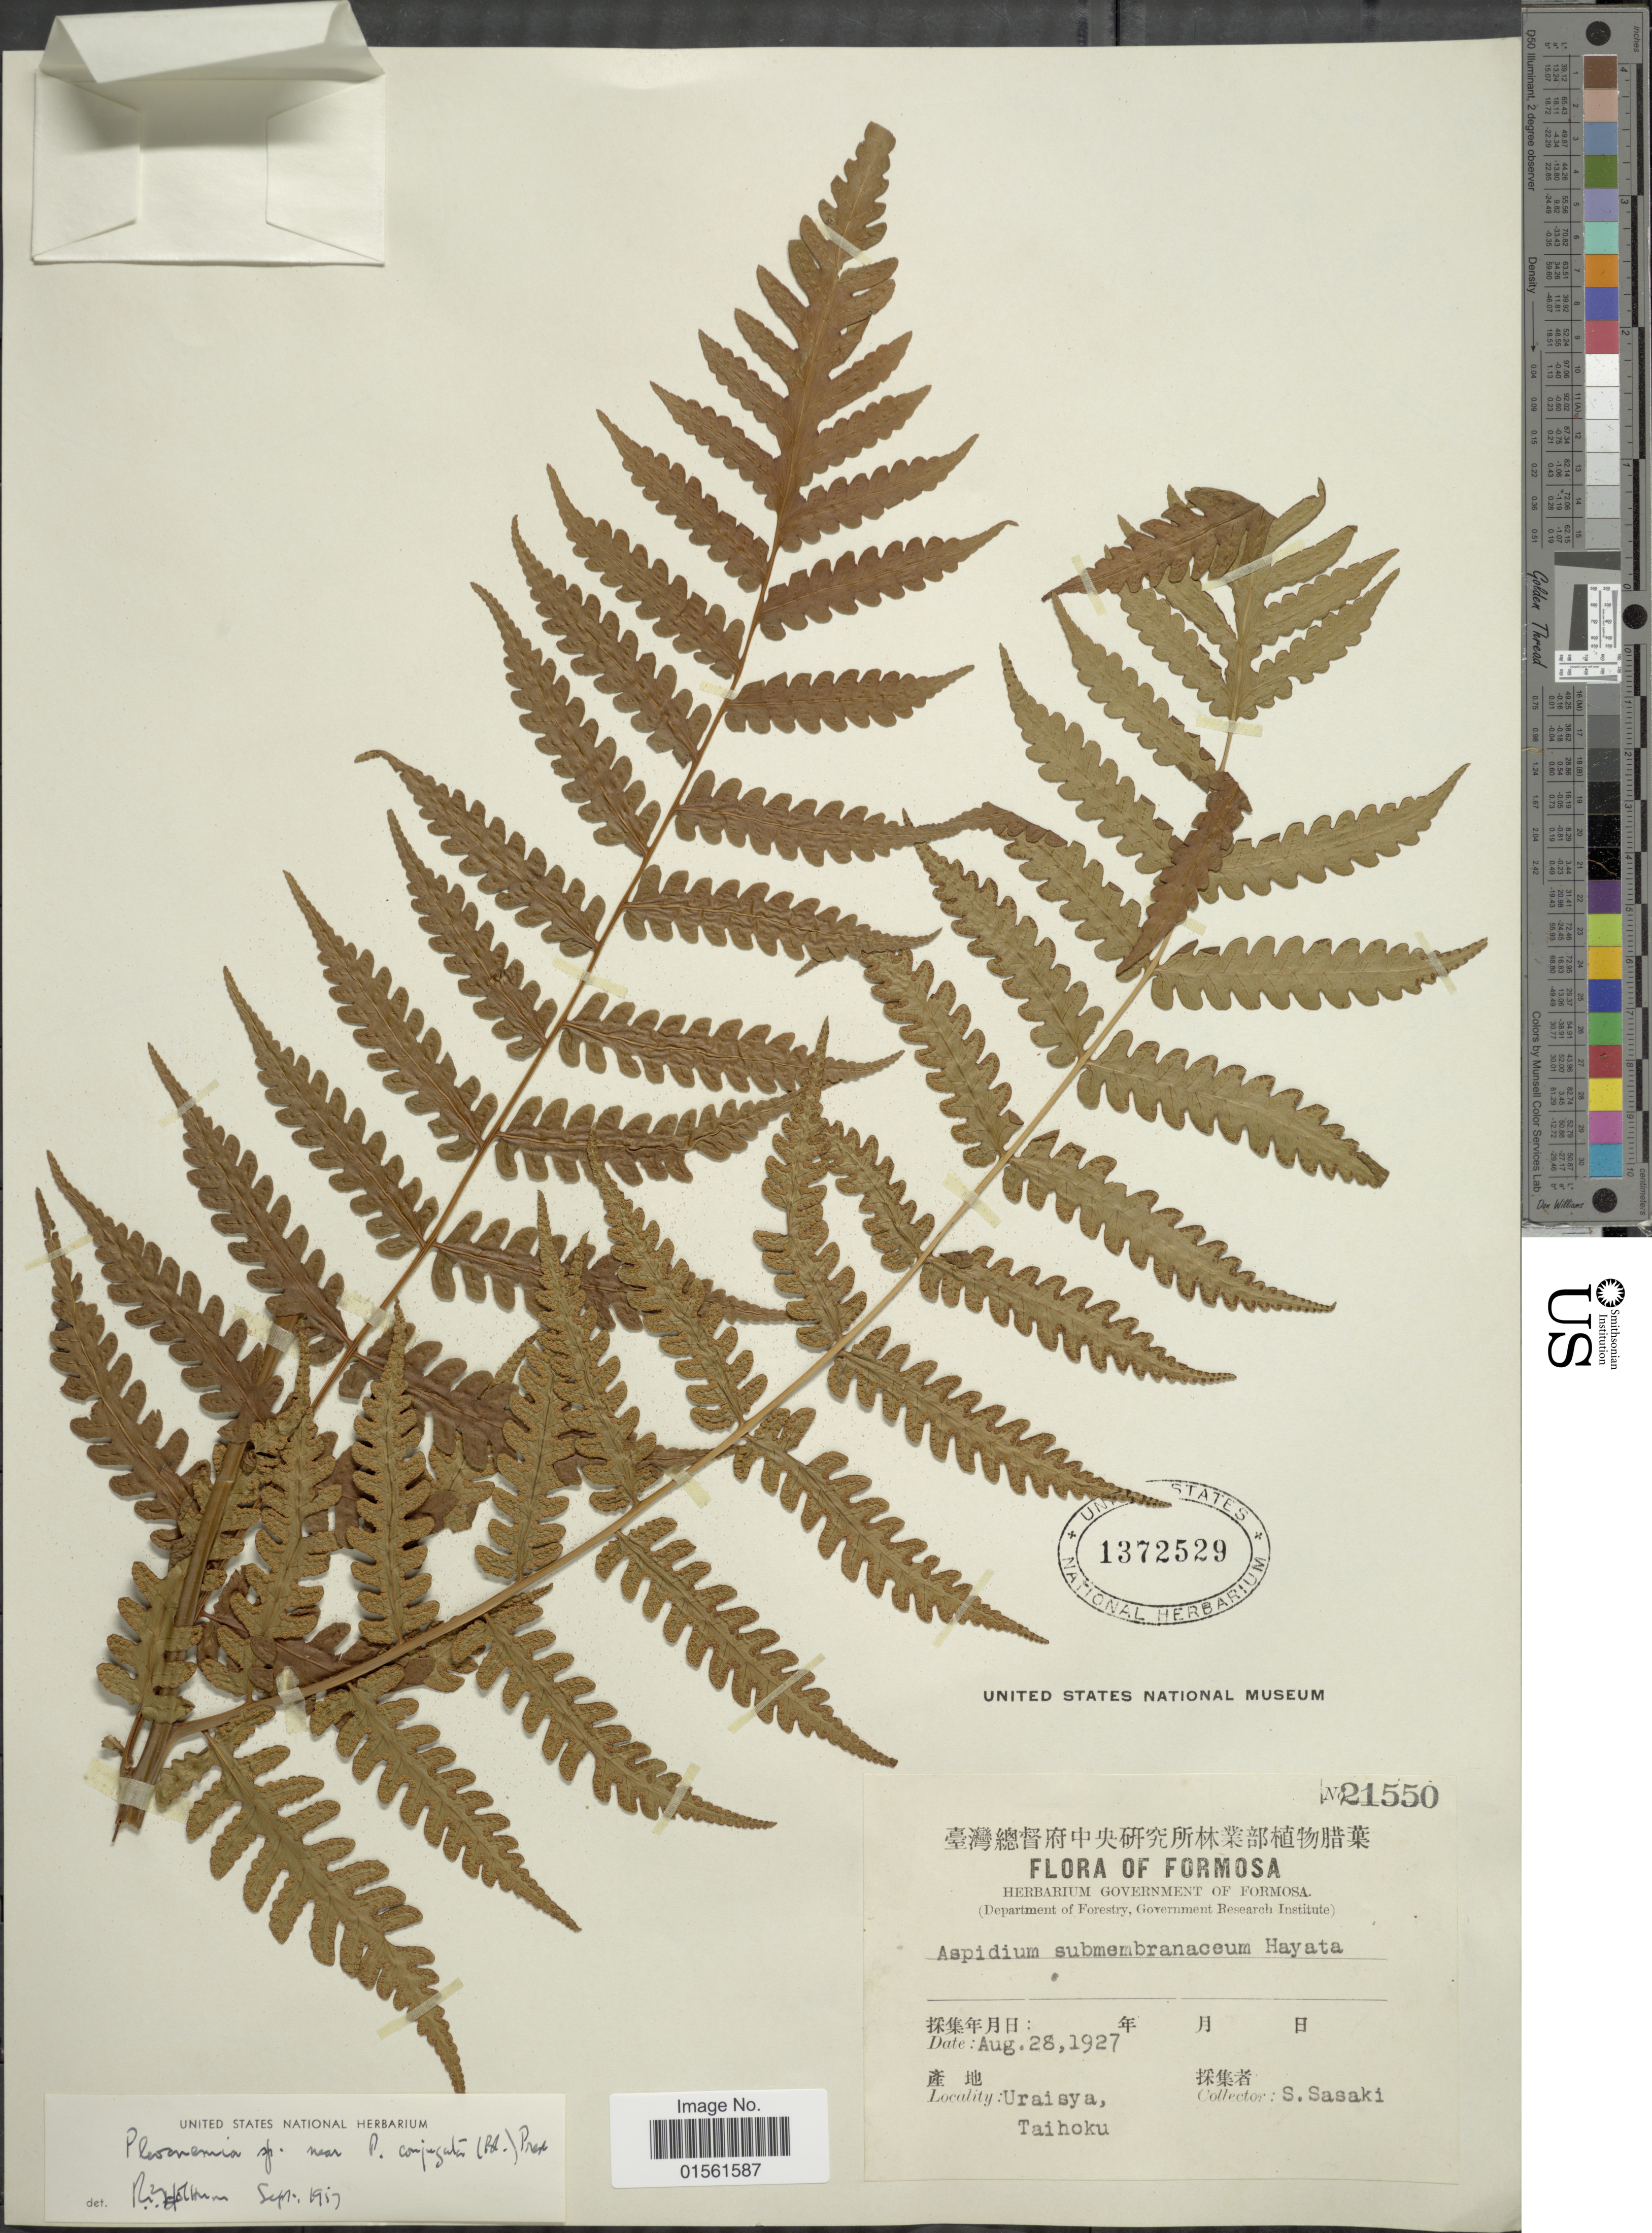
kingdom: Plantae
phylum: Tracheophyta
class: Polypodiopsida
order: Polypodiales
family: Dryopteridaceae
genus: Pleocnemia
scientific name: Pleocnemia conjugata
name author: (Blume) C. Presl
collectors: S. Sasaki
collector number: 21550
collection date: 1927-08-28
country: Taiwan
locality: Formosa, Uraisya, Taihoku.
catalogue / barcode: US 1372529